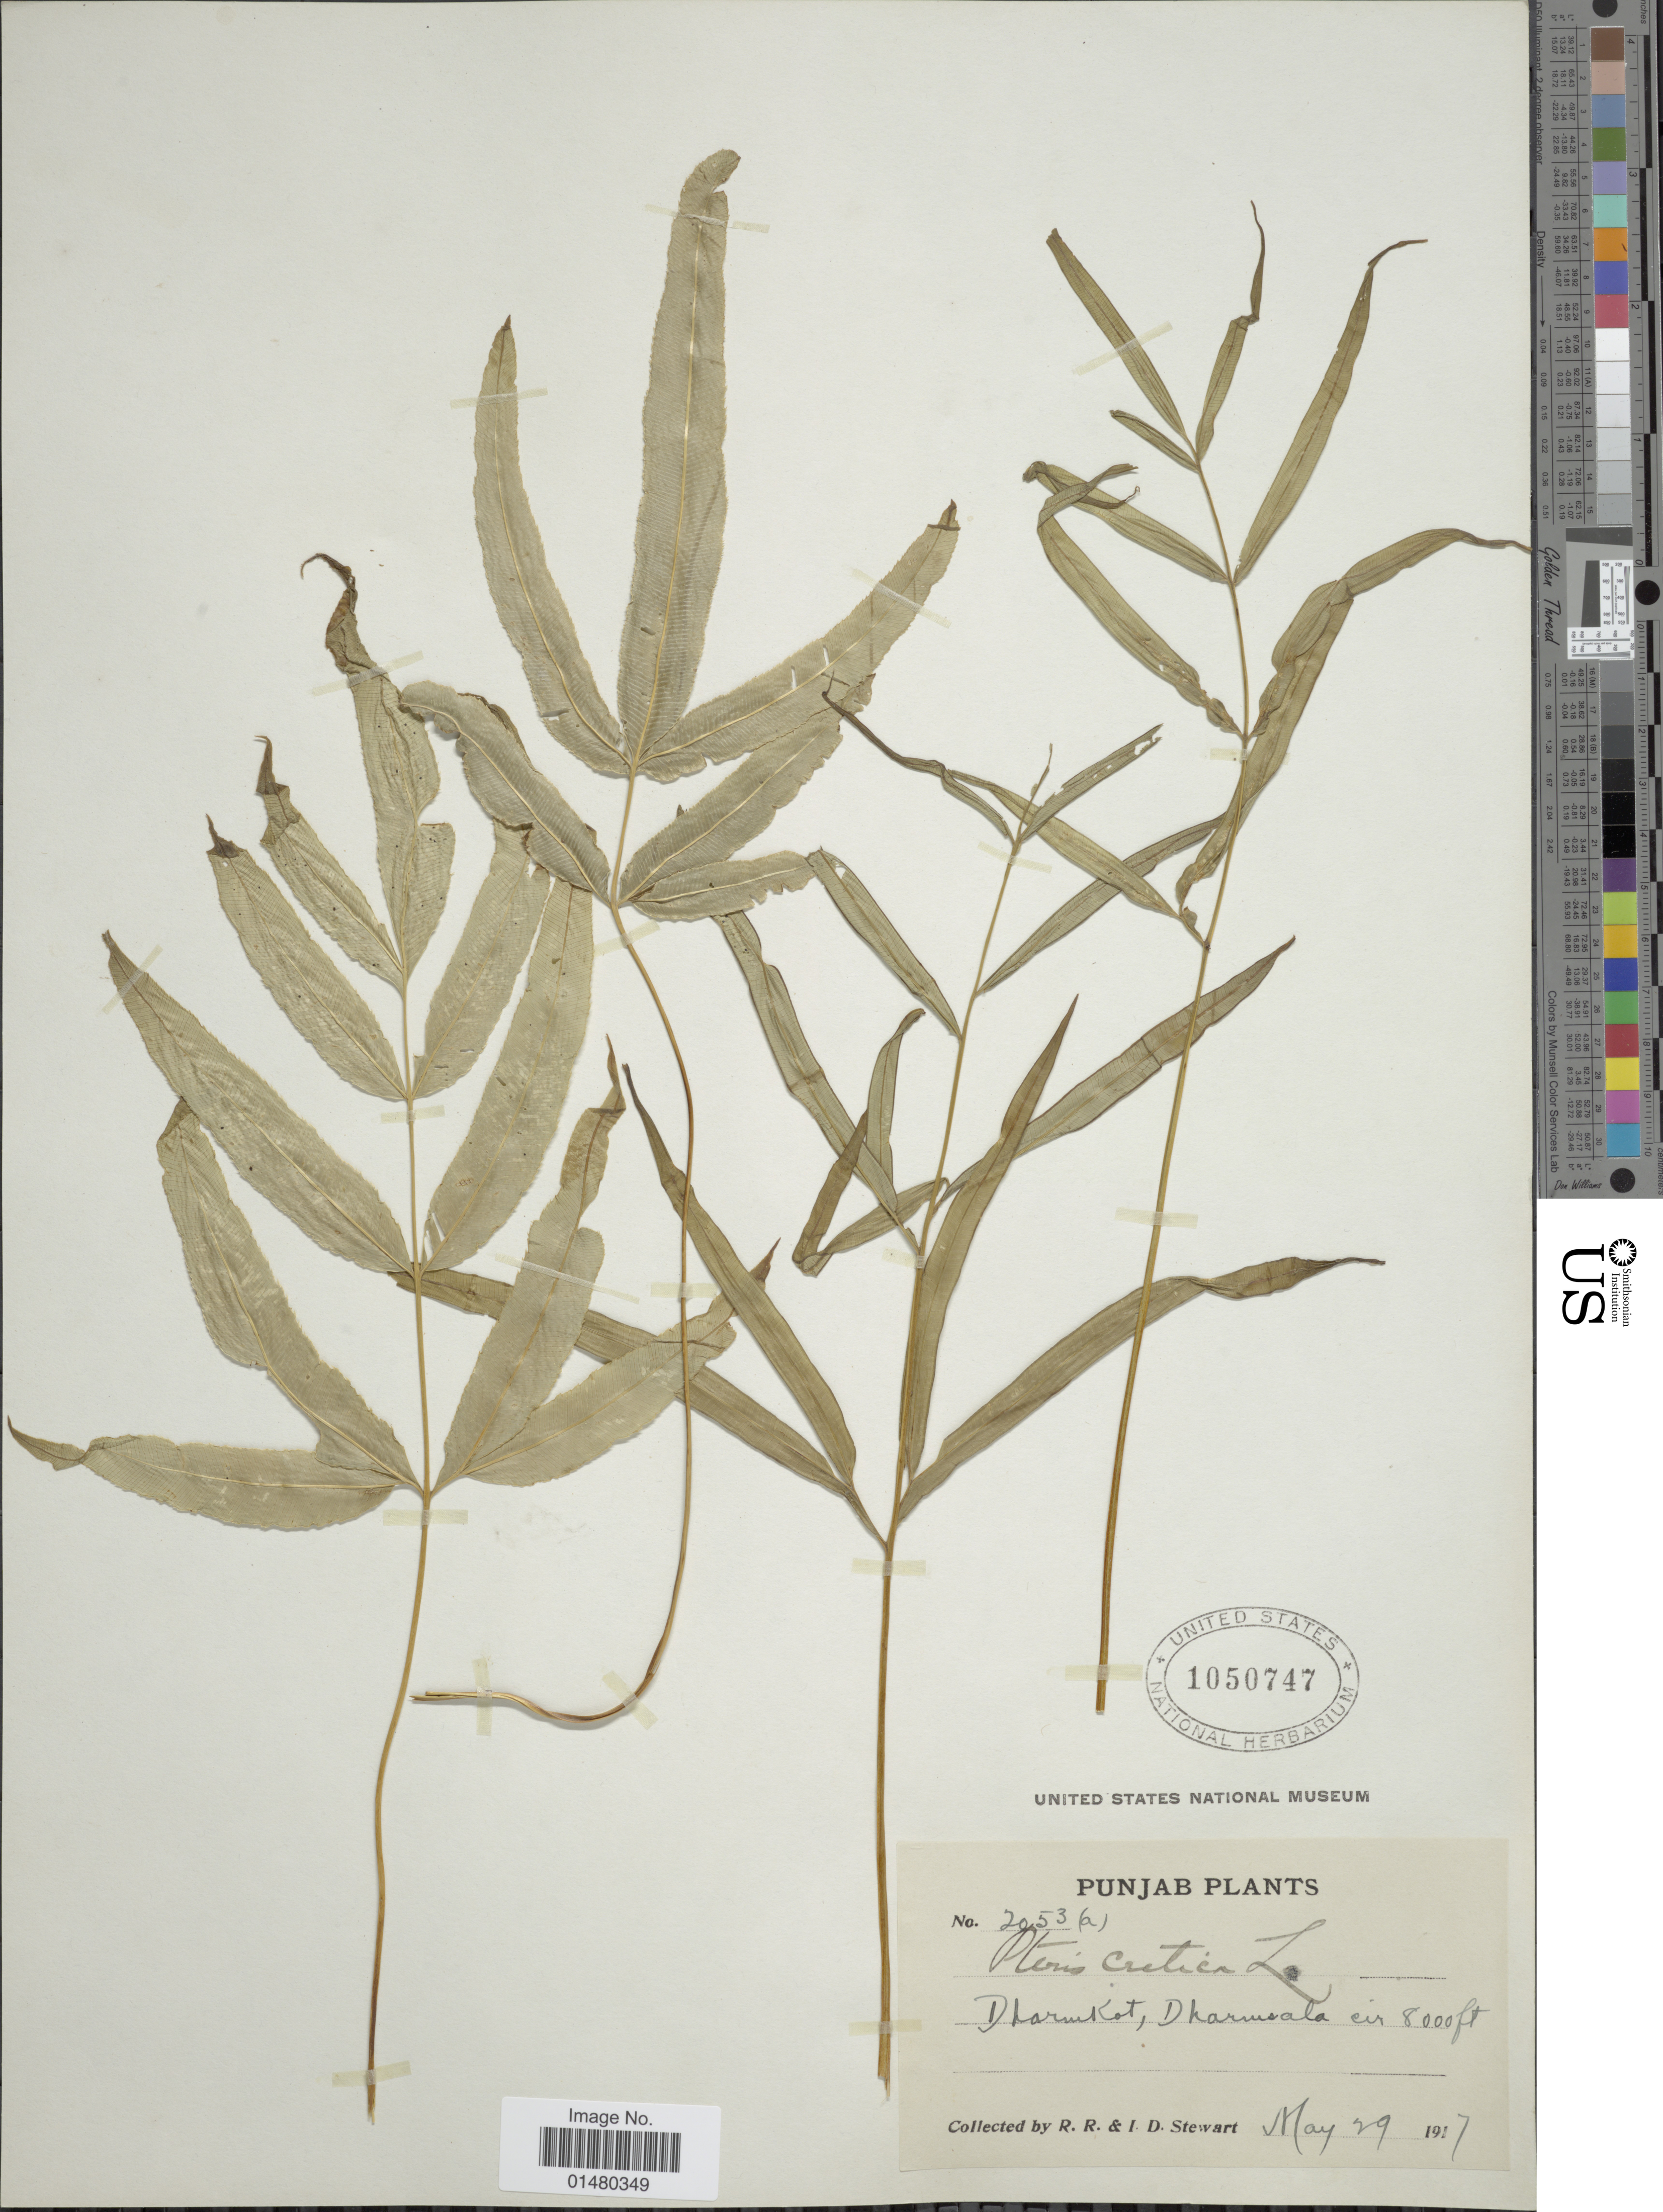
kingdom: Plantae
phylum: Tracheophyta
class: Polypodiopsida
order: Polypodiales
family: Pteridaceae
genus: Pteris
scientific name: Pteris cretica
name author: L.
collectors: R. R. Stewart & I. Stewart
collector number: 2053 (a)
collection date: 1917-05-29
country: India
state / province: Himachal Pradesh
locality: Dharnkot, Dharmsala.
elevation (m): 2438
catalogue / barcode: US 1050747